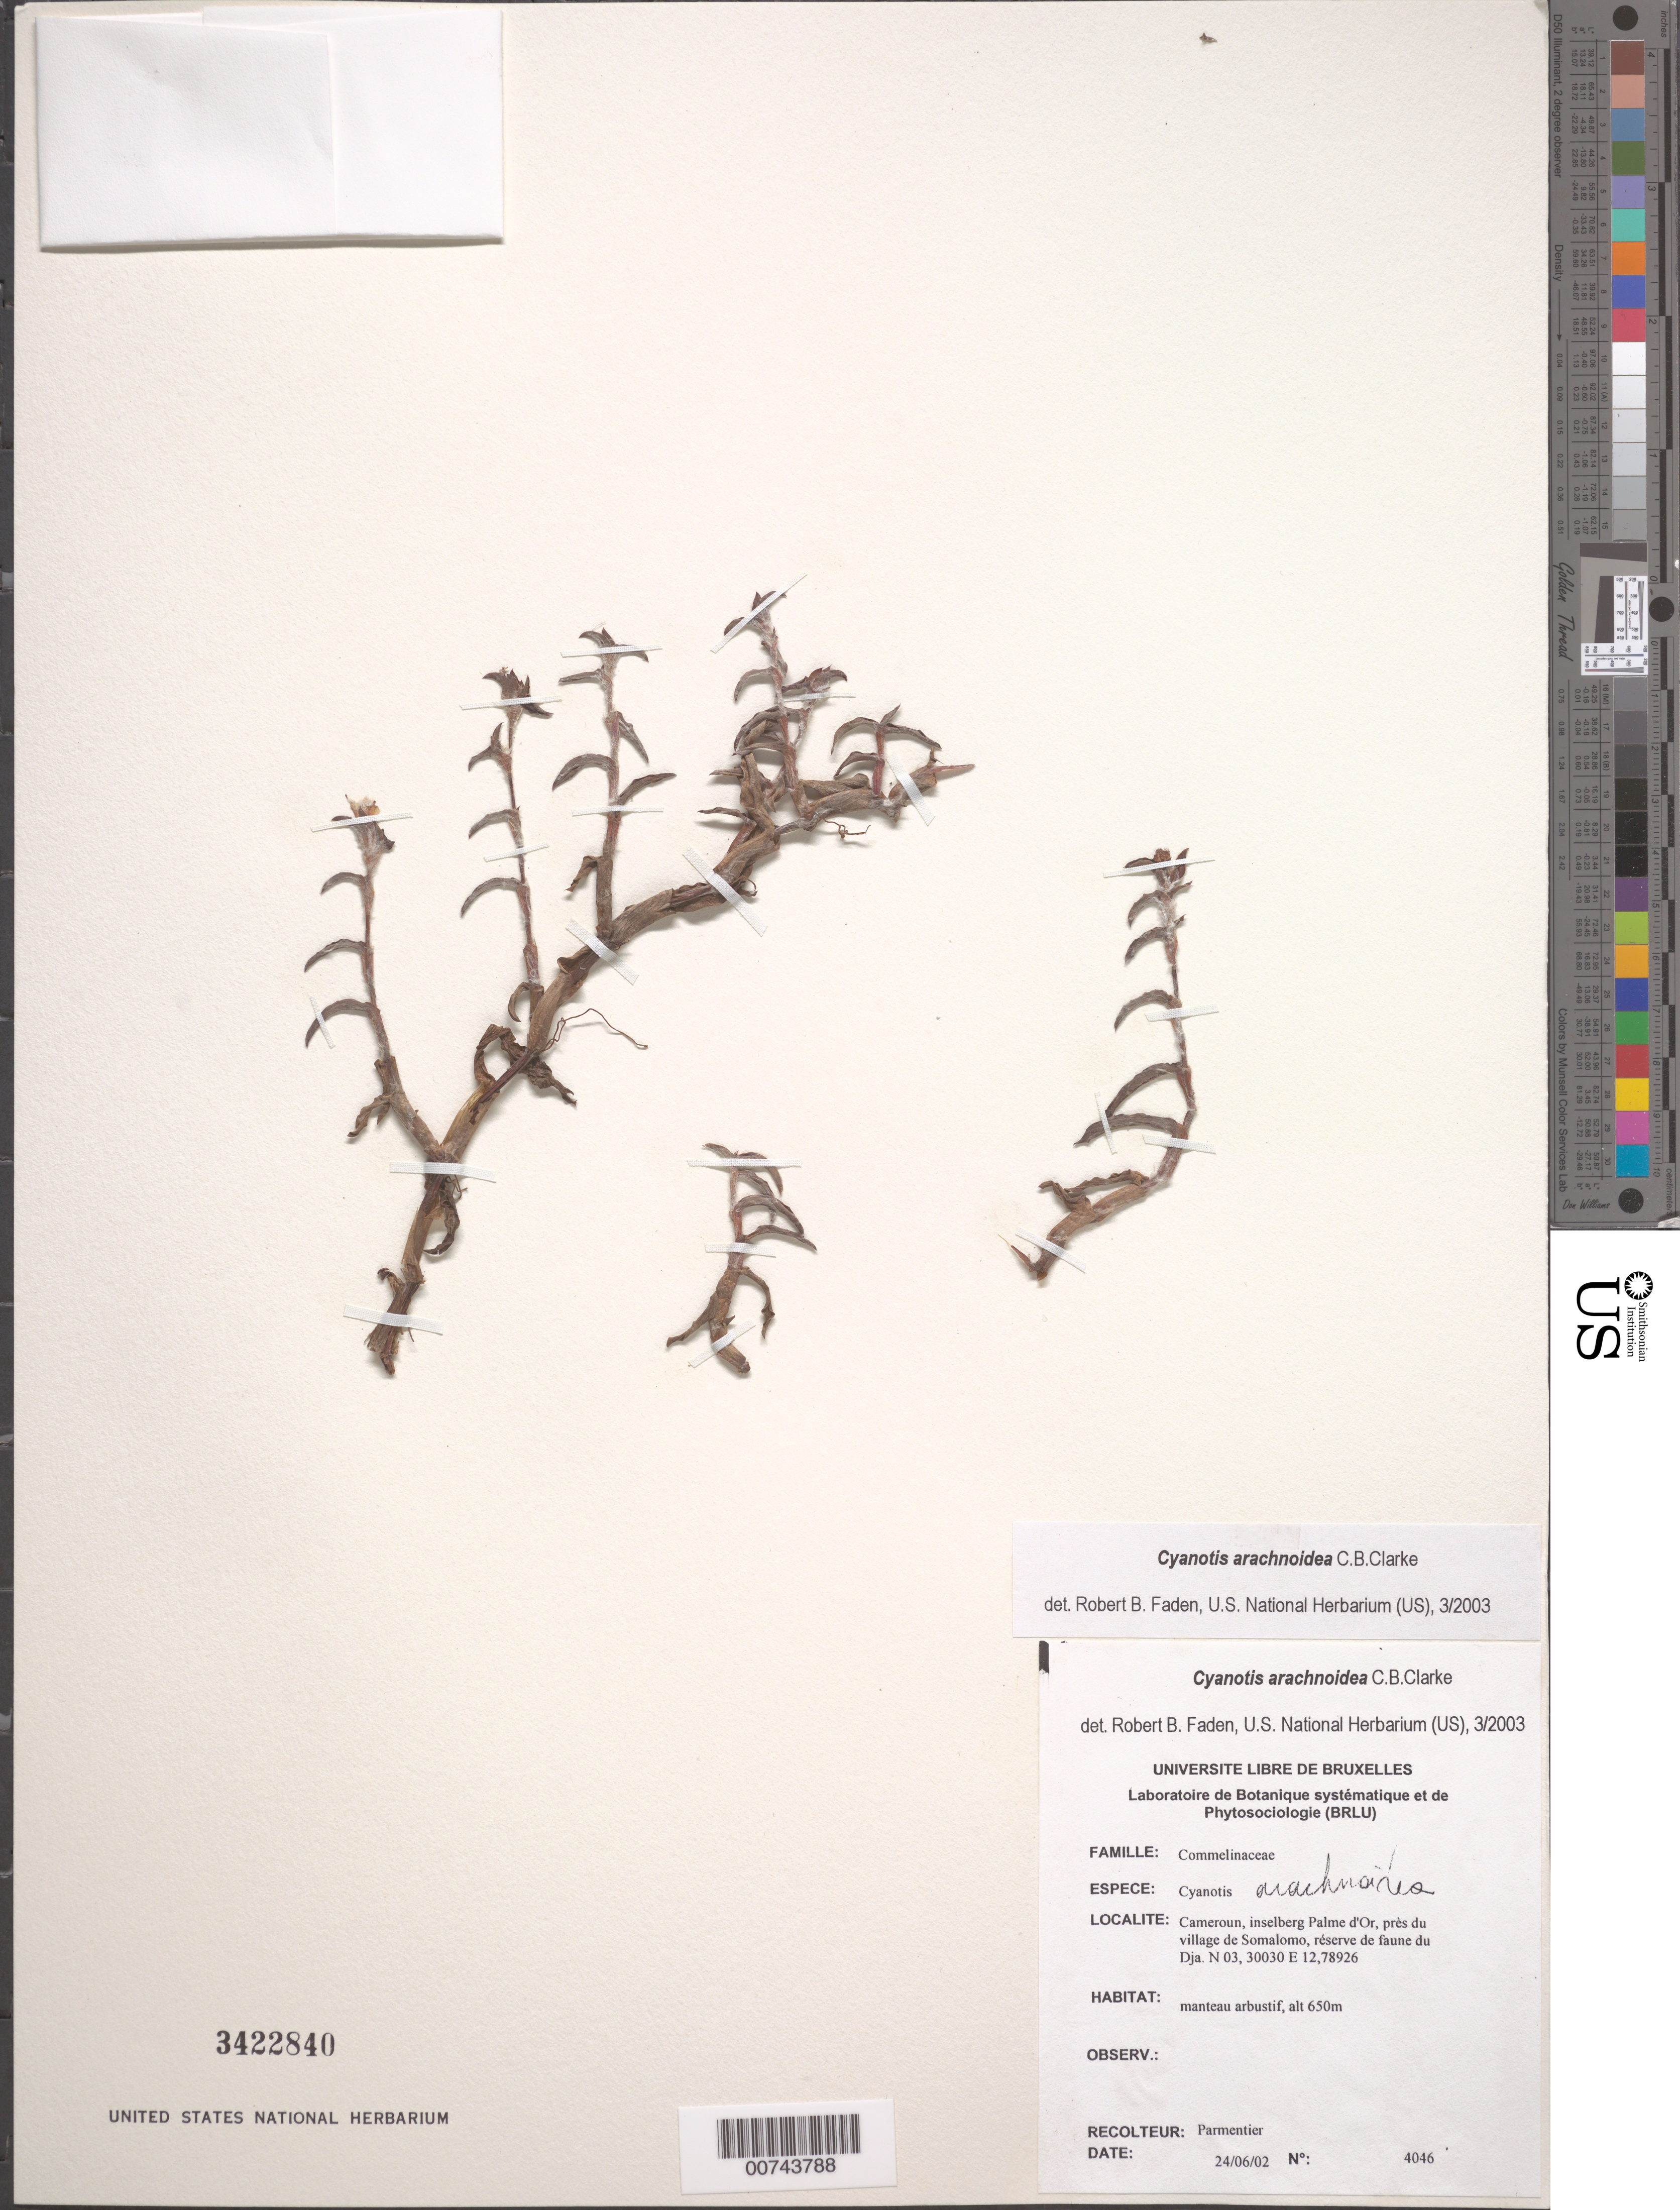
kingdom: Plantae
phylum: Tracheophyta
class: Liliopsida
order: Commelinales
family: Commelinaceae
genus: Cyanotis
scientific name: Cyanotis arachnoidea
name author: C.B. Clarke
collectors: I. Parmentier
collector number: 4046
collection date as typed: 25 Jun 2002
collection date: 2002-06-25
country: Cameroon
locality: Inselberg Palme d'Or, Pres du village de Somalomo, reserve de faune du Dja.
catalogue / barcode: US 3422840